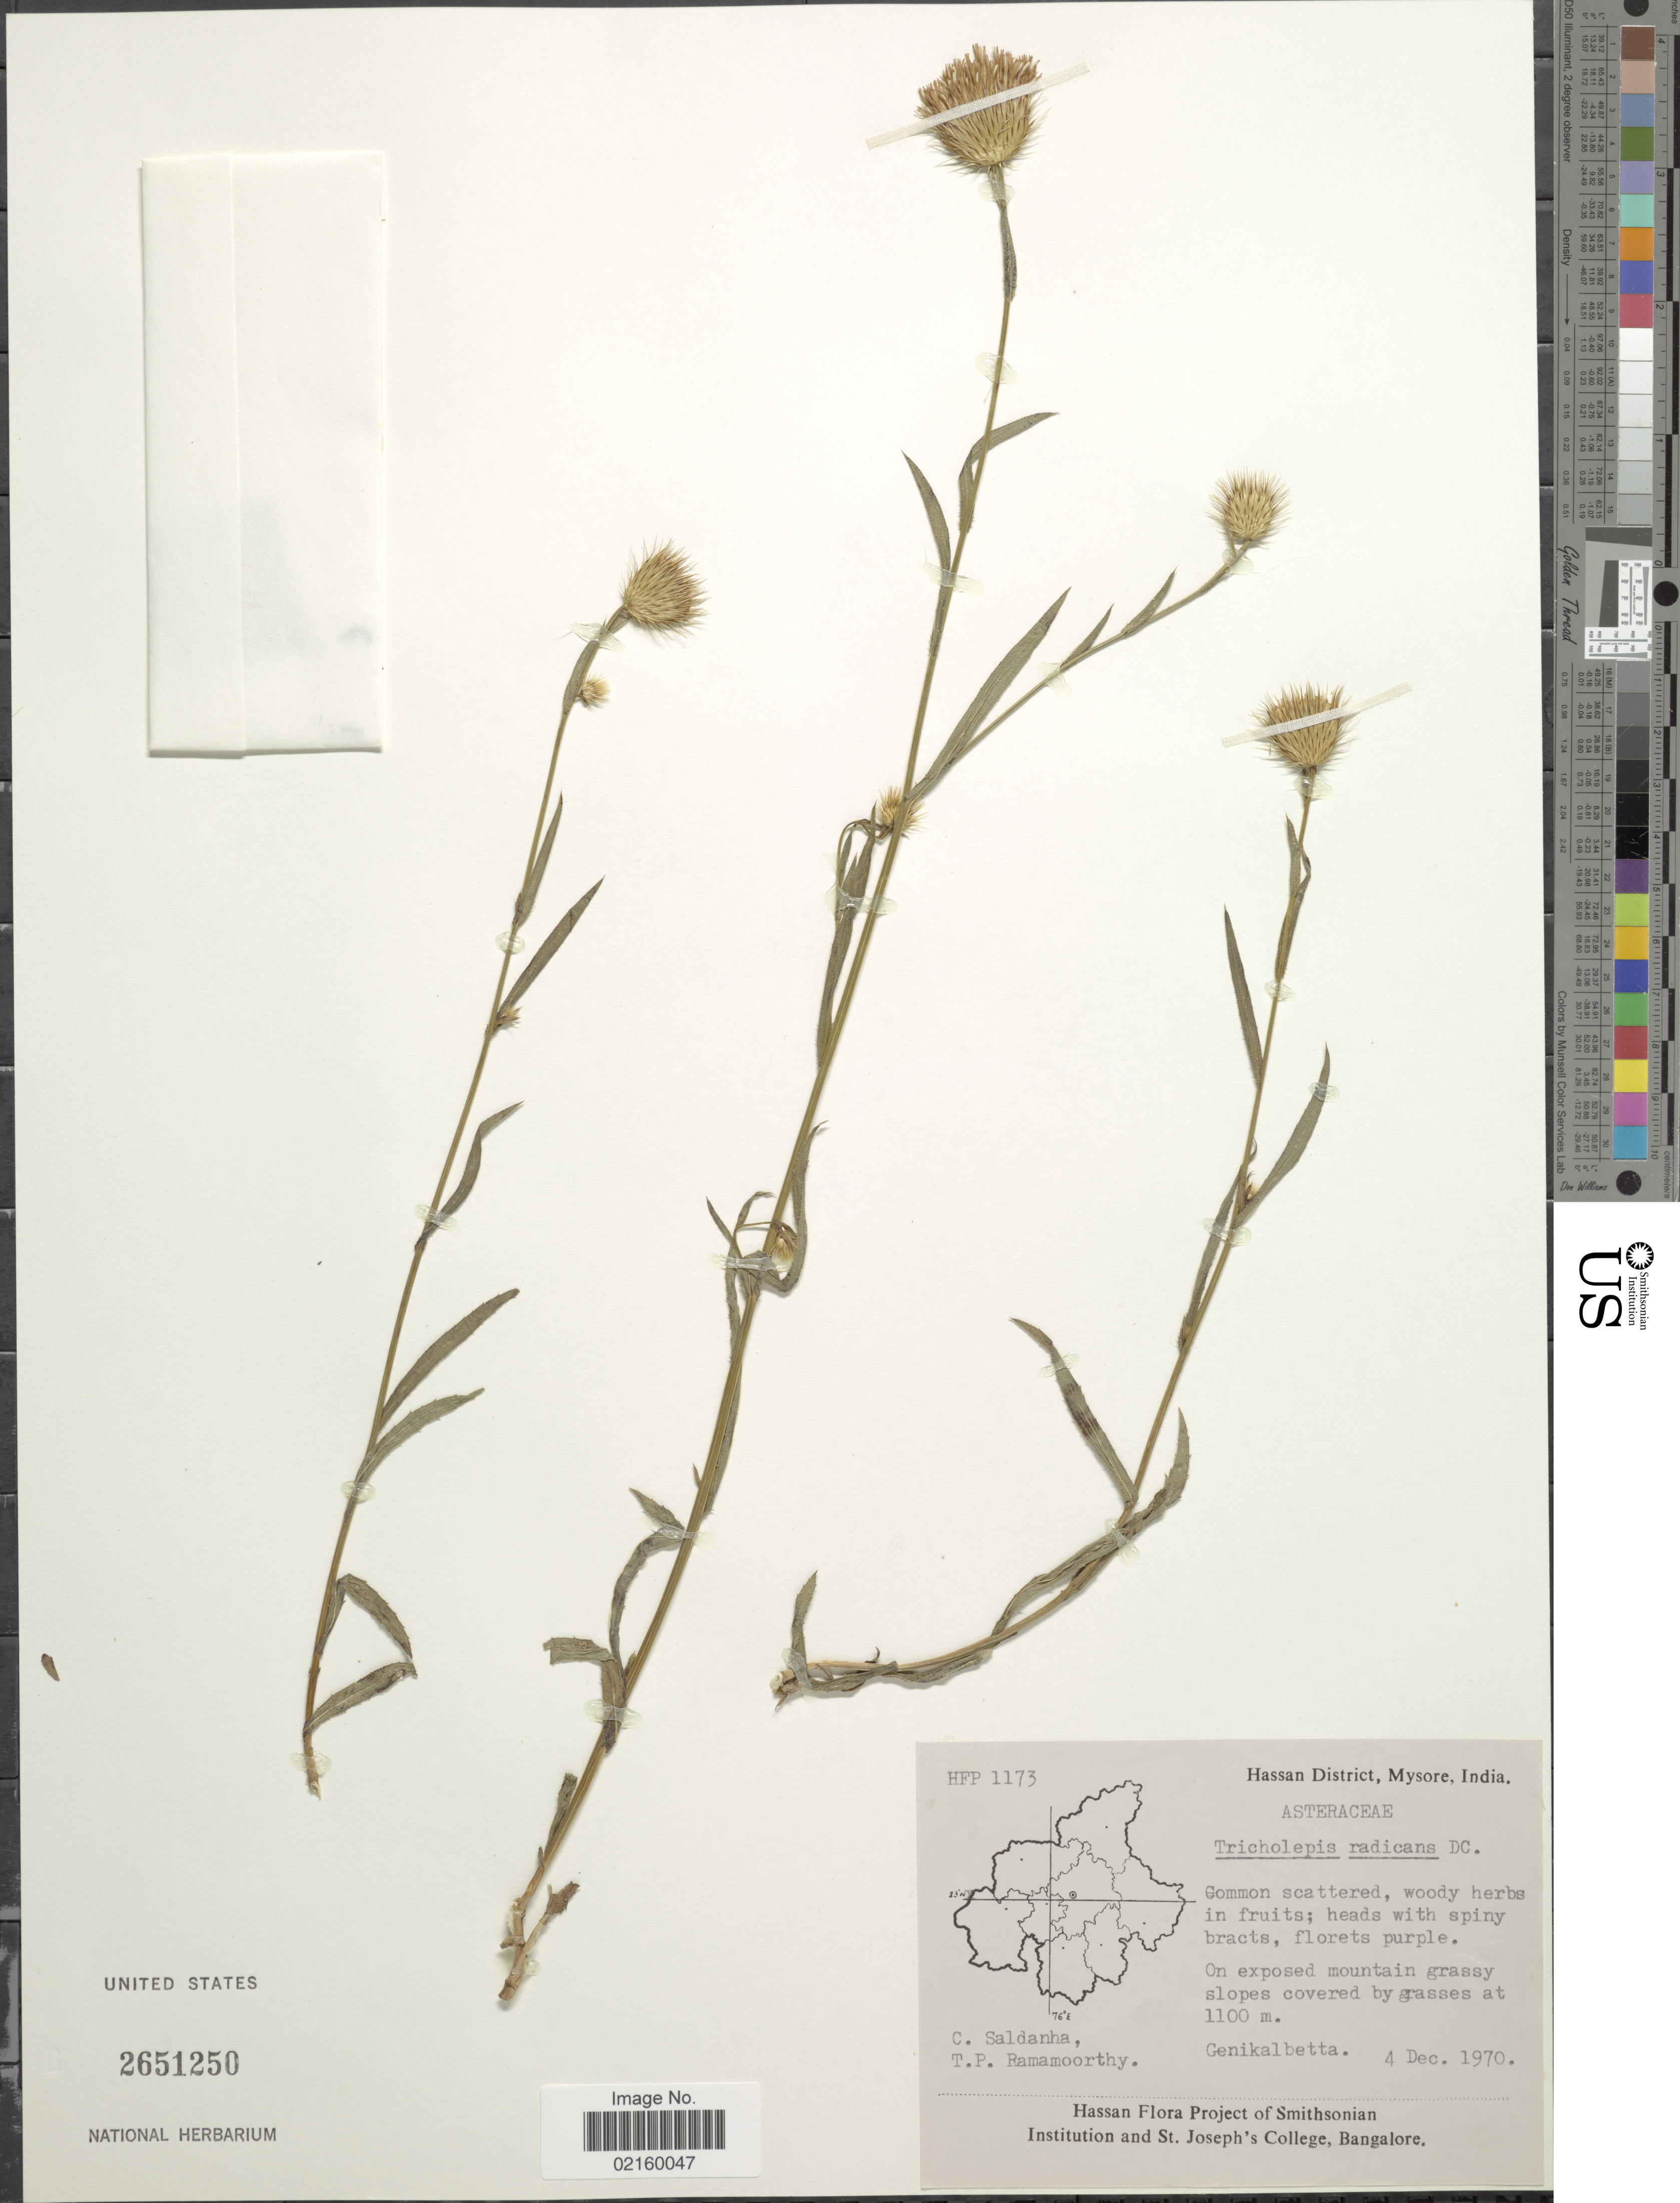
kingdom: Plantae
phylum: Tracheophyta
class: Magnoliopsida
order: Asterales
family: Asteraceae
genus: Tricholepis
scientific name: Tricholepis radicans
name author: DC.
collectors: C. Saldanha & T. P. Ramamoorthy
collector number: HFP1173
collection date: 1970-12-04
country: India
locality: Hassan District, Mysore, Genikalbetta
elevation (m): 1100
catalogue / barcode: US 2651250